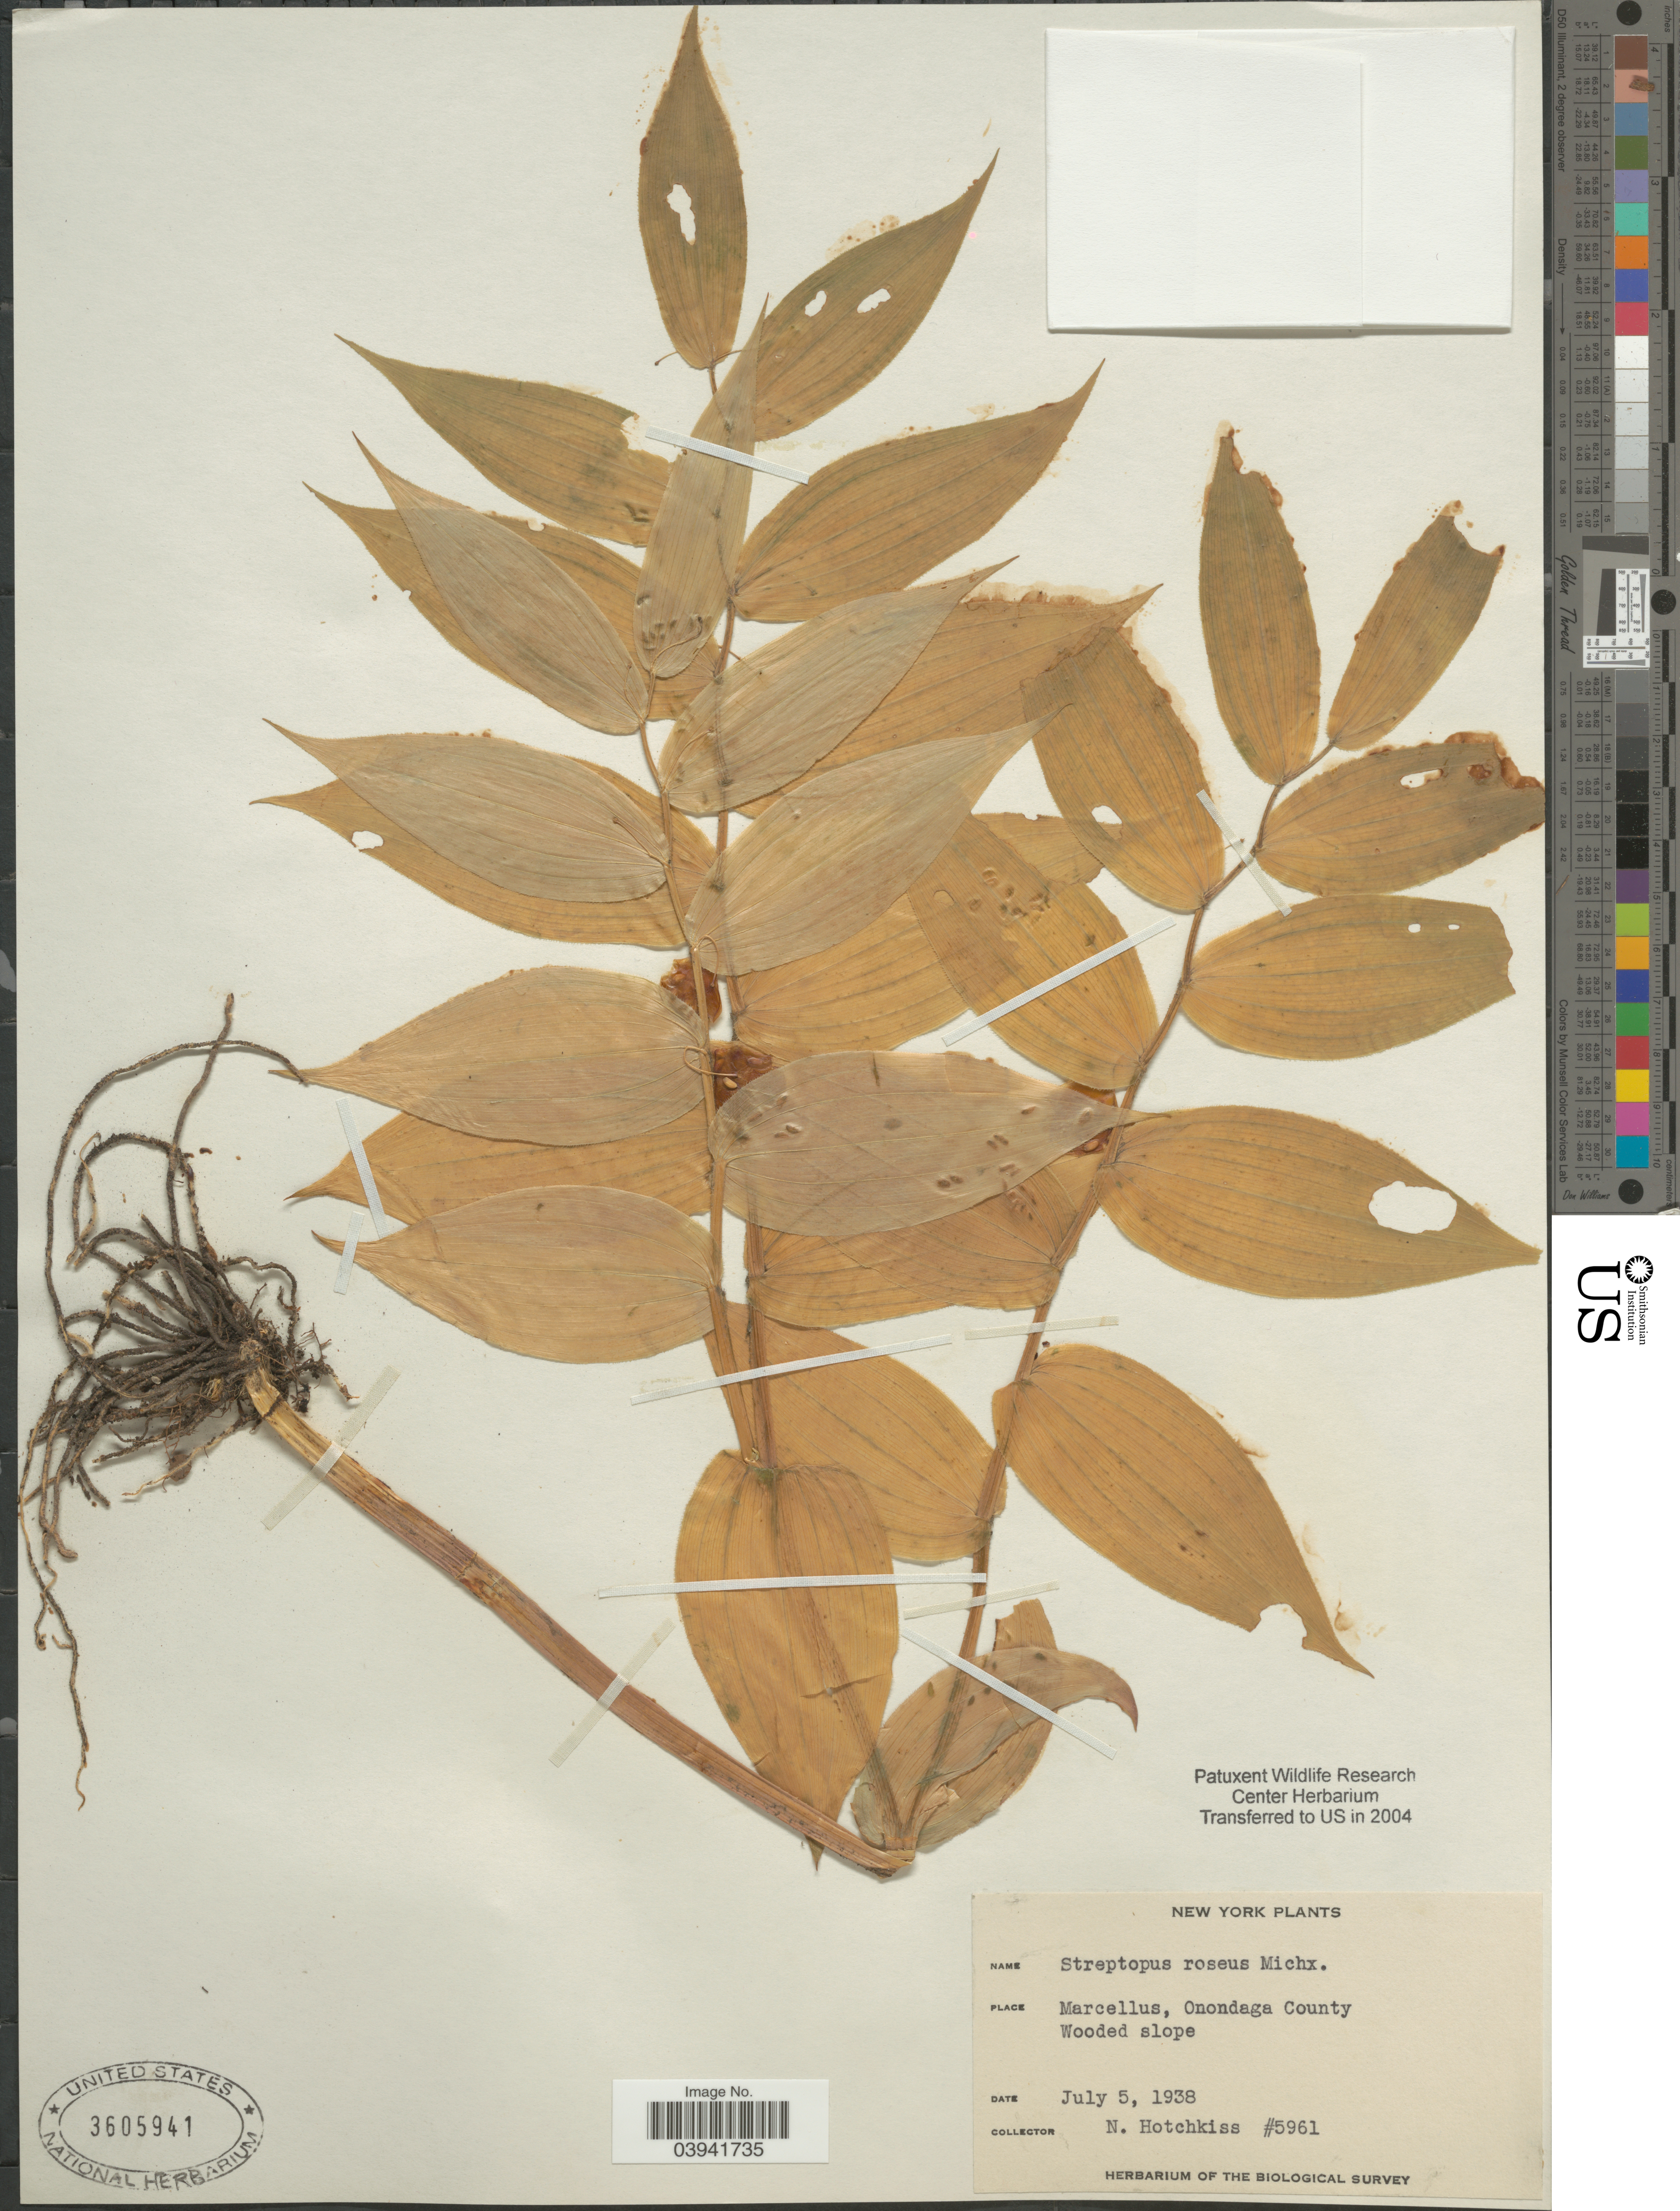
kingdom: Plantae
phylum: Tracheophyta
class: Liliopsida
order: Liliales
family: Liliaceae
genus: Streptopus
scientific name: Streptopus roseus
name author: Michx.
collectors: N. Hotchkiss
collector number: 5961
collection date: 1938-07-05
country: United States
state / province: New York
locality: Marcellus, Onondaga County.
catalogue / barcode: US 3605941